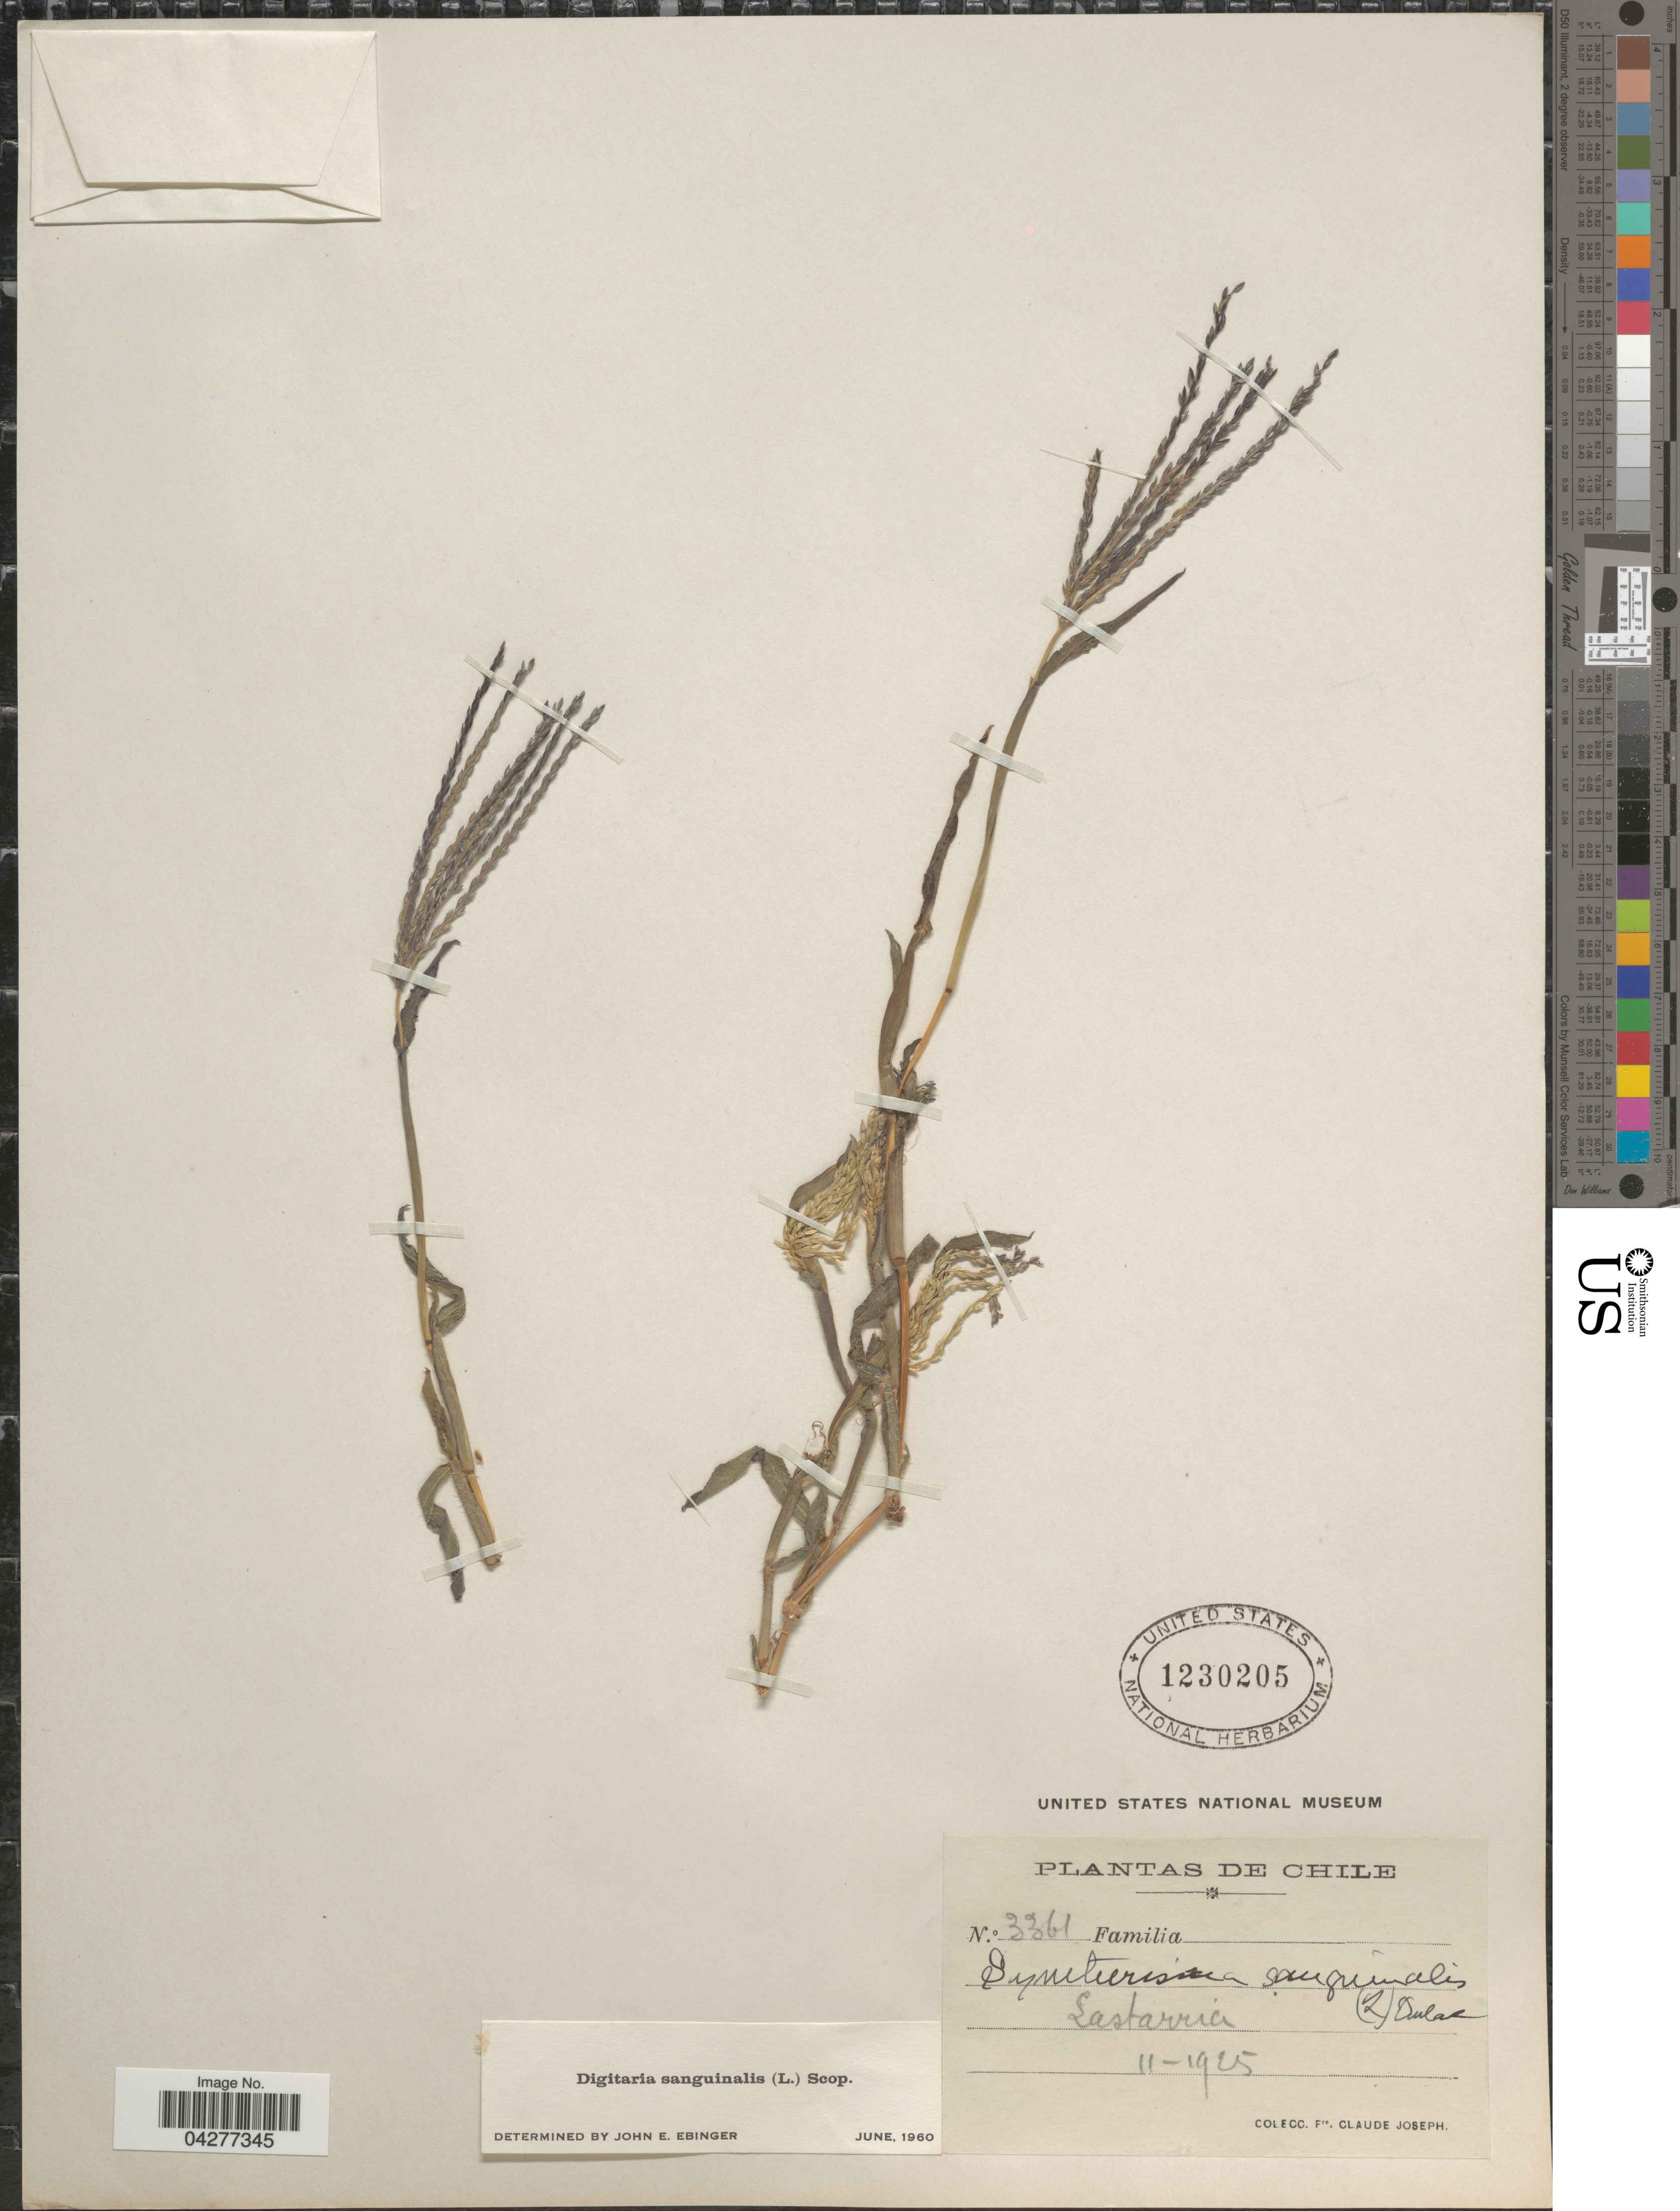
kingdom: Plantae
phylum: Tracheophyta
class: Liliopsida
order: Poales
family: Poaceae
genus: Digitaria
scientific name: Digitaria sanguinalis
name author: (L.) Scop.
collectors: Frere Claude Joseph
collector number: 3361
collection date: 1925-11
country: Chile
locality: Lastarria.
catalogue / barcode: US 1230205